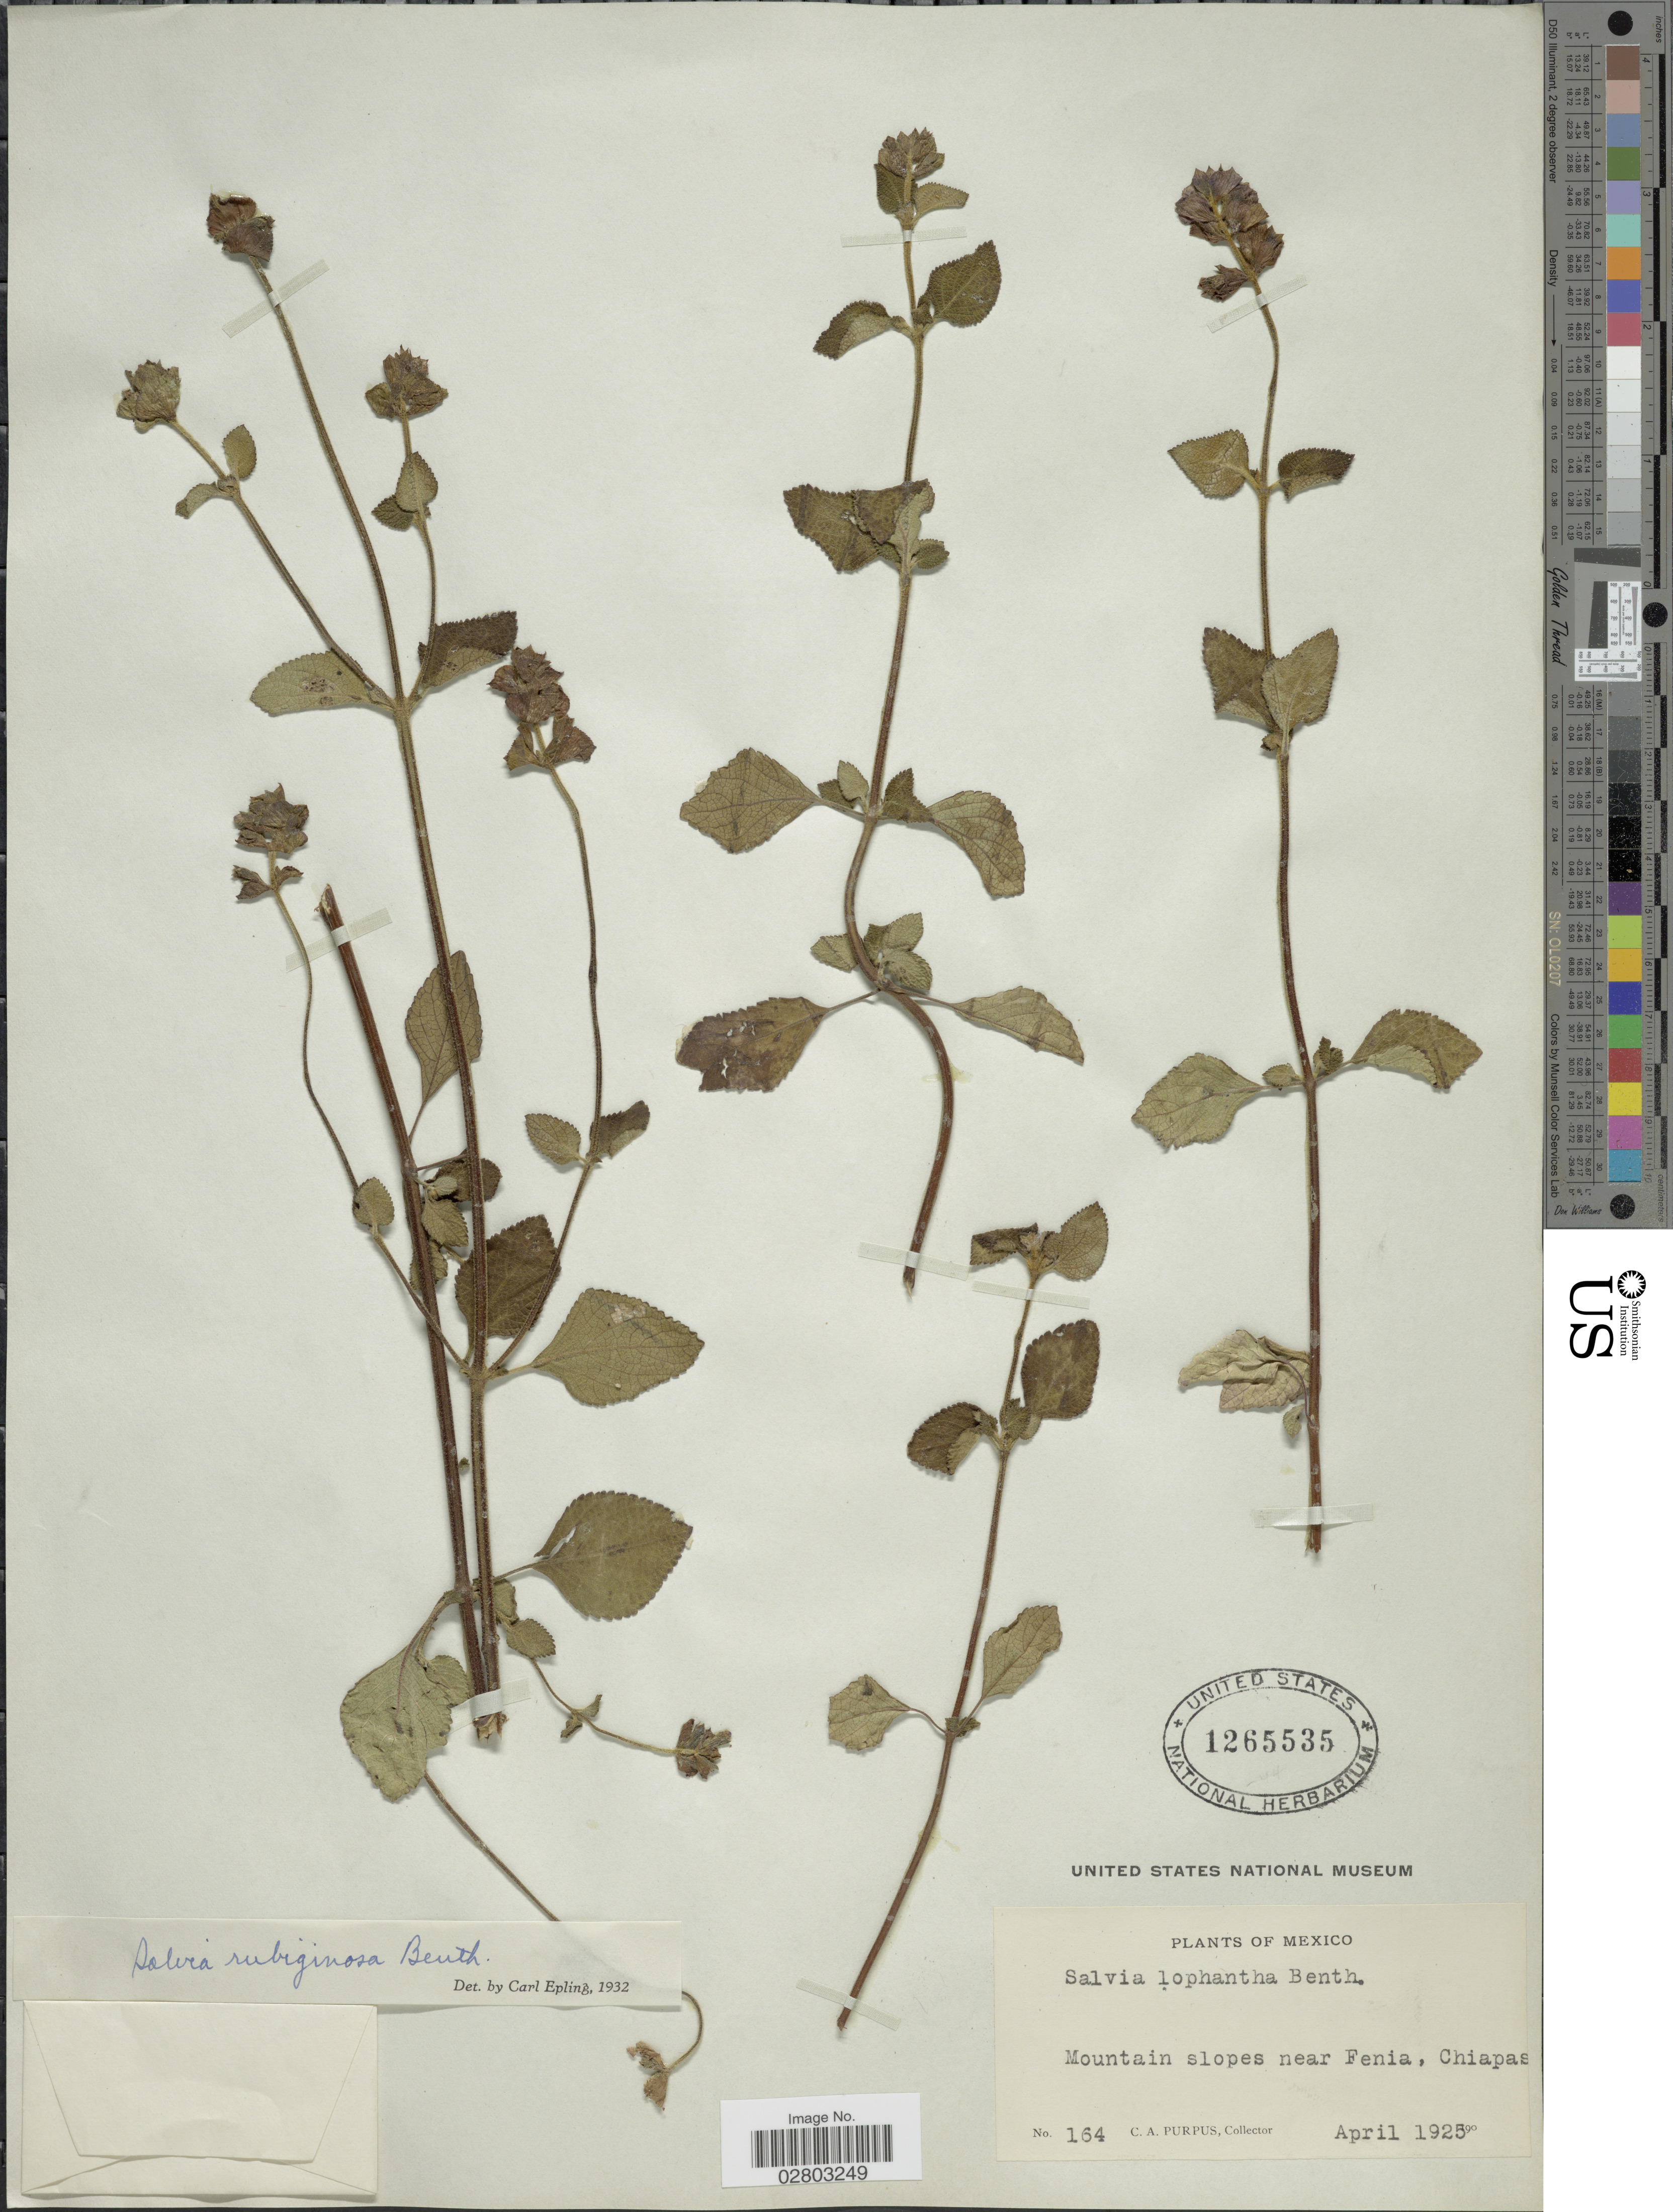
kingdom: Plantae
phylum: Tracheophyta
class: Magnoliopsida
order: Lamiales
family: Lamiaceae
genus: Salvia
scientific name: Salvia rubiginosa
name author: Benth.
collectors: C. A. Purpus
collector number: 164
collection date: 1925-04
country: Mexico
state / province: Chiapas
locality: Mountain slopes near Fenia.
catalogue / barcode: US 1265535